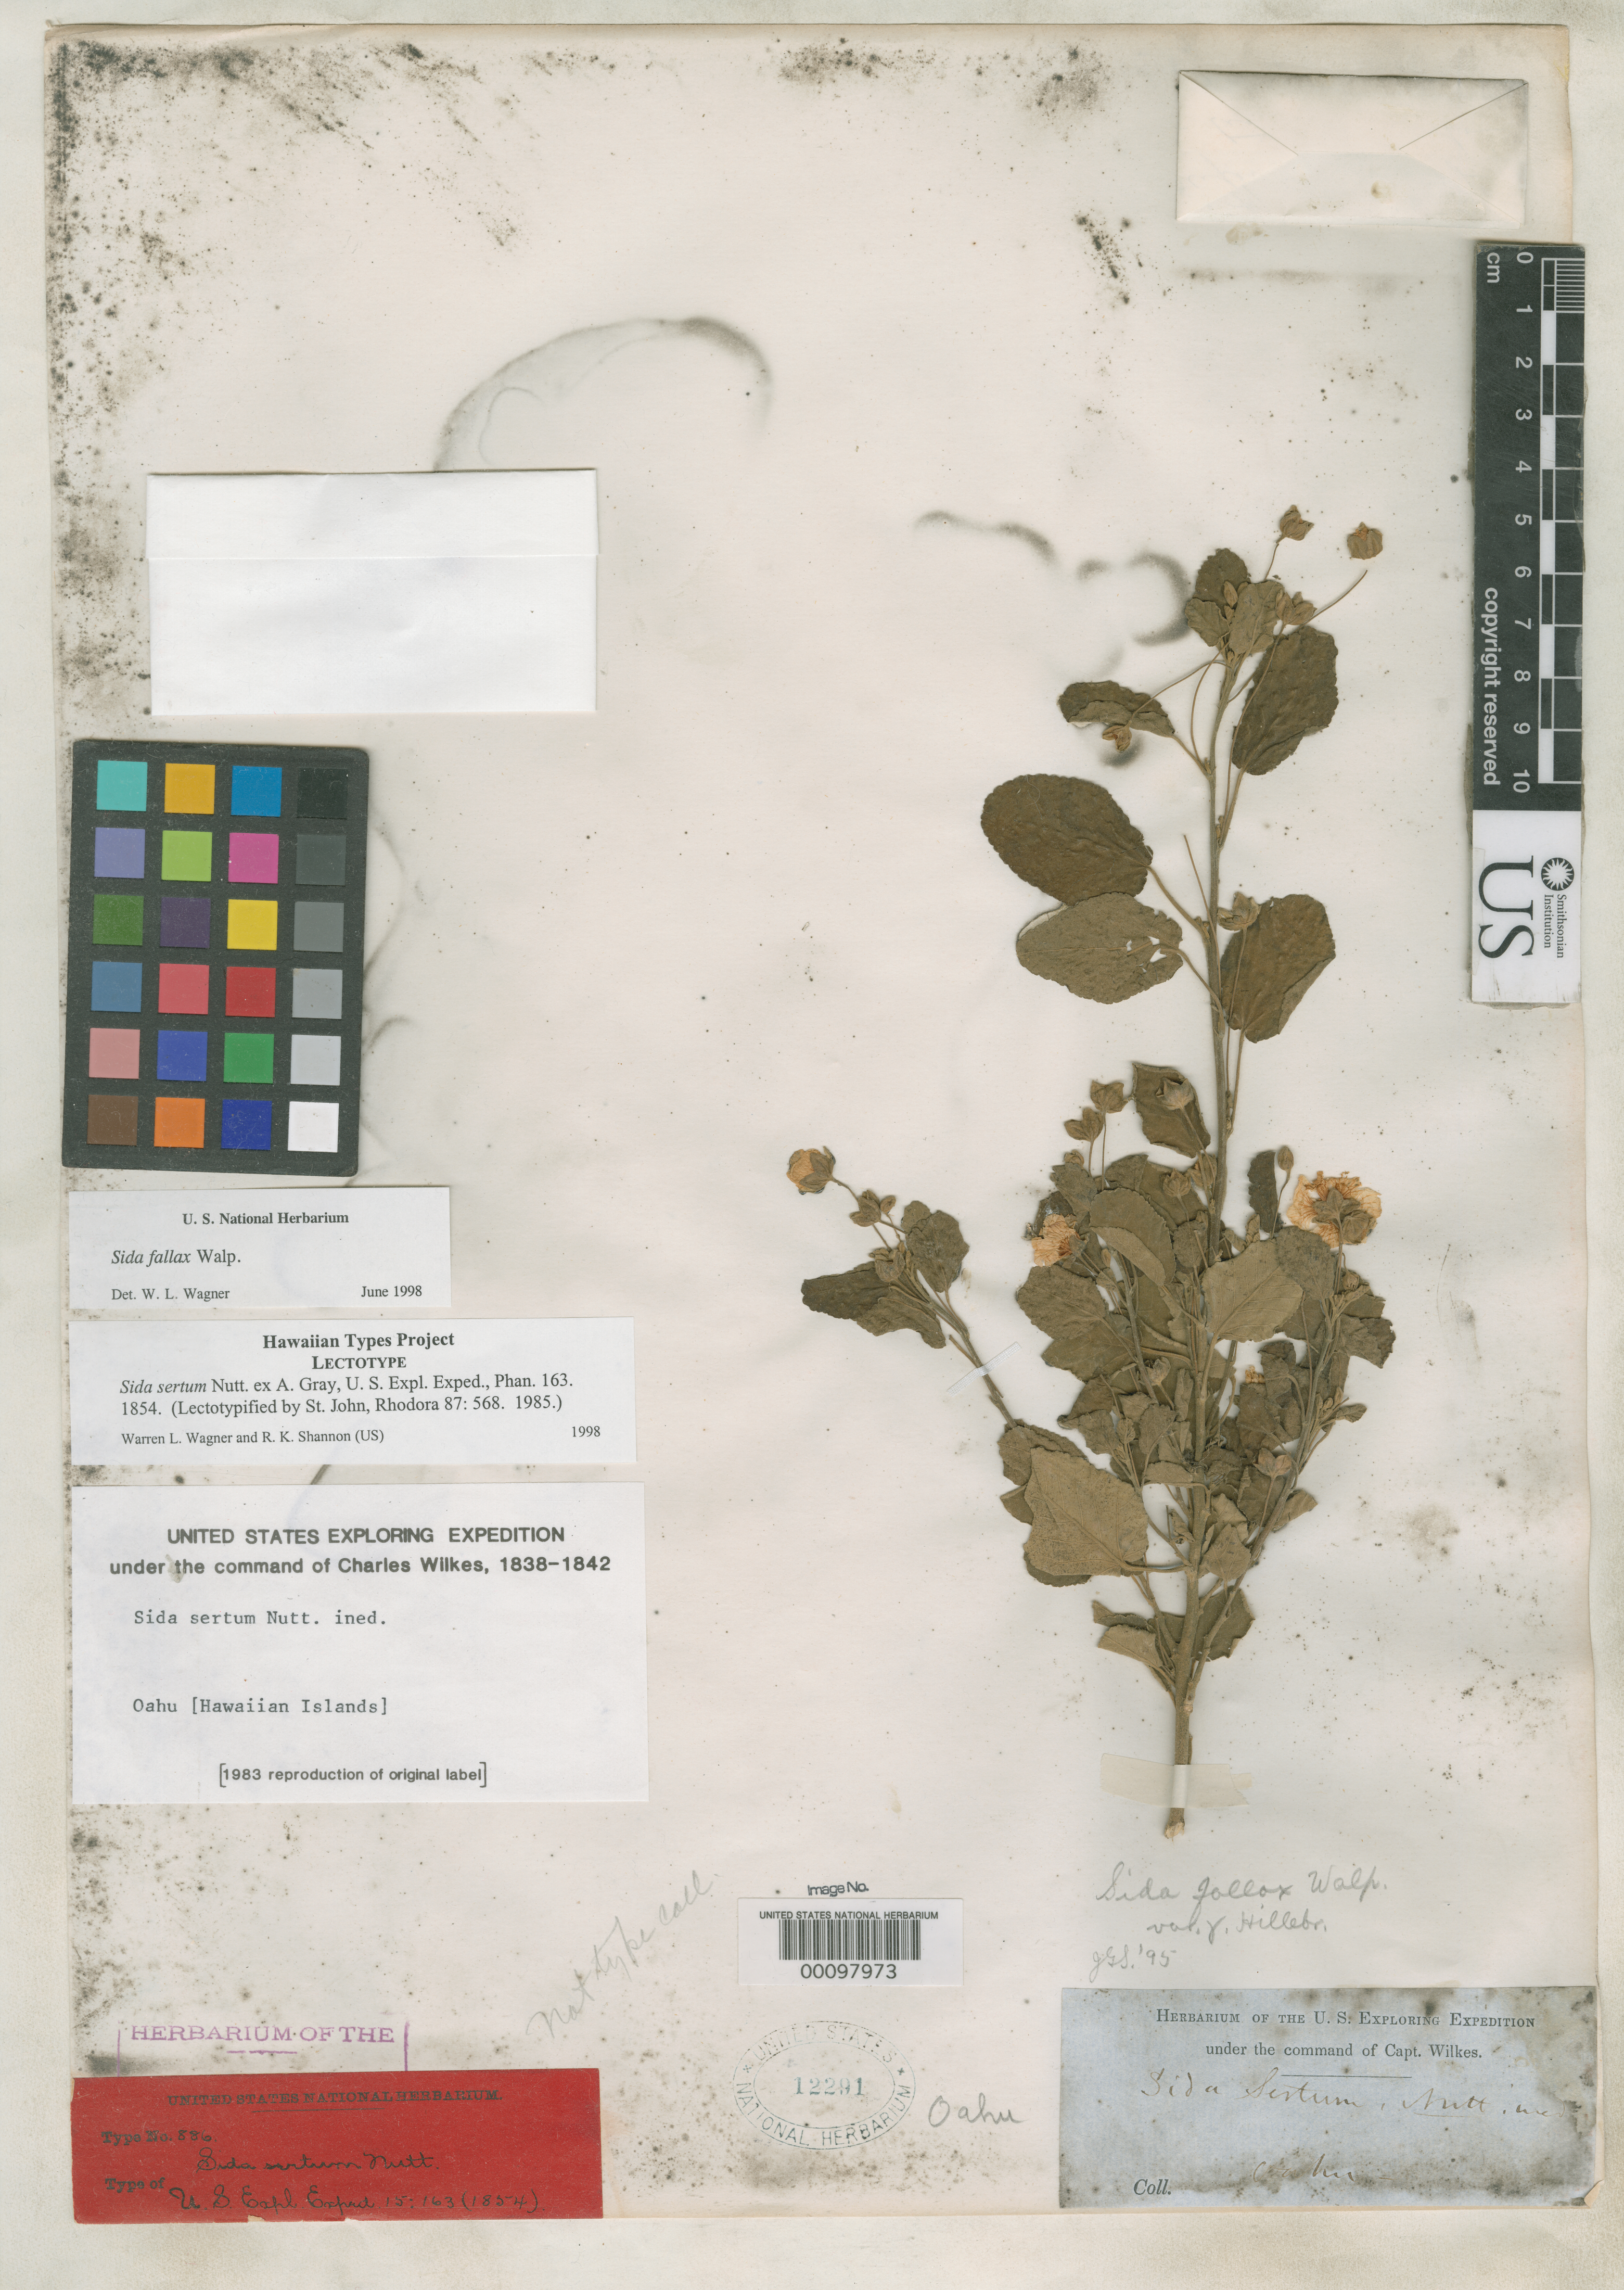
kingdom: Plantae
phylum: Tracheophyta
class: Magnoliopsida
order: Malvales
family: Malvaceae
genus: Sida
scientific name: Sida sertum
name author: Nutt. ex A. Gray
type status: Lectotype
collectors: Wilkes Explor. Exped.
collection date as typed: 1838 to -- --- 1842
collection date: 1838/1842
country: United States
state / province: Hawaii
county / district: Honolulu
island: Oahu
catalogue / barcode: US 12291